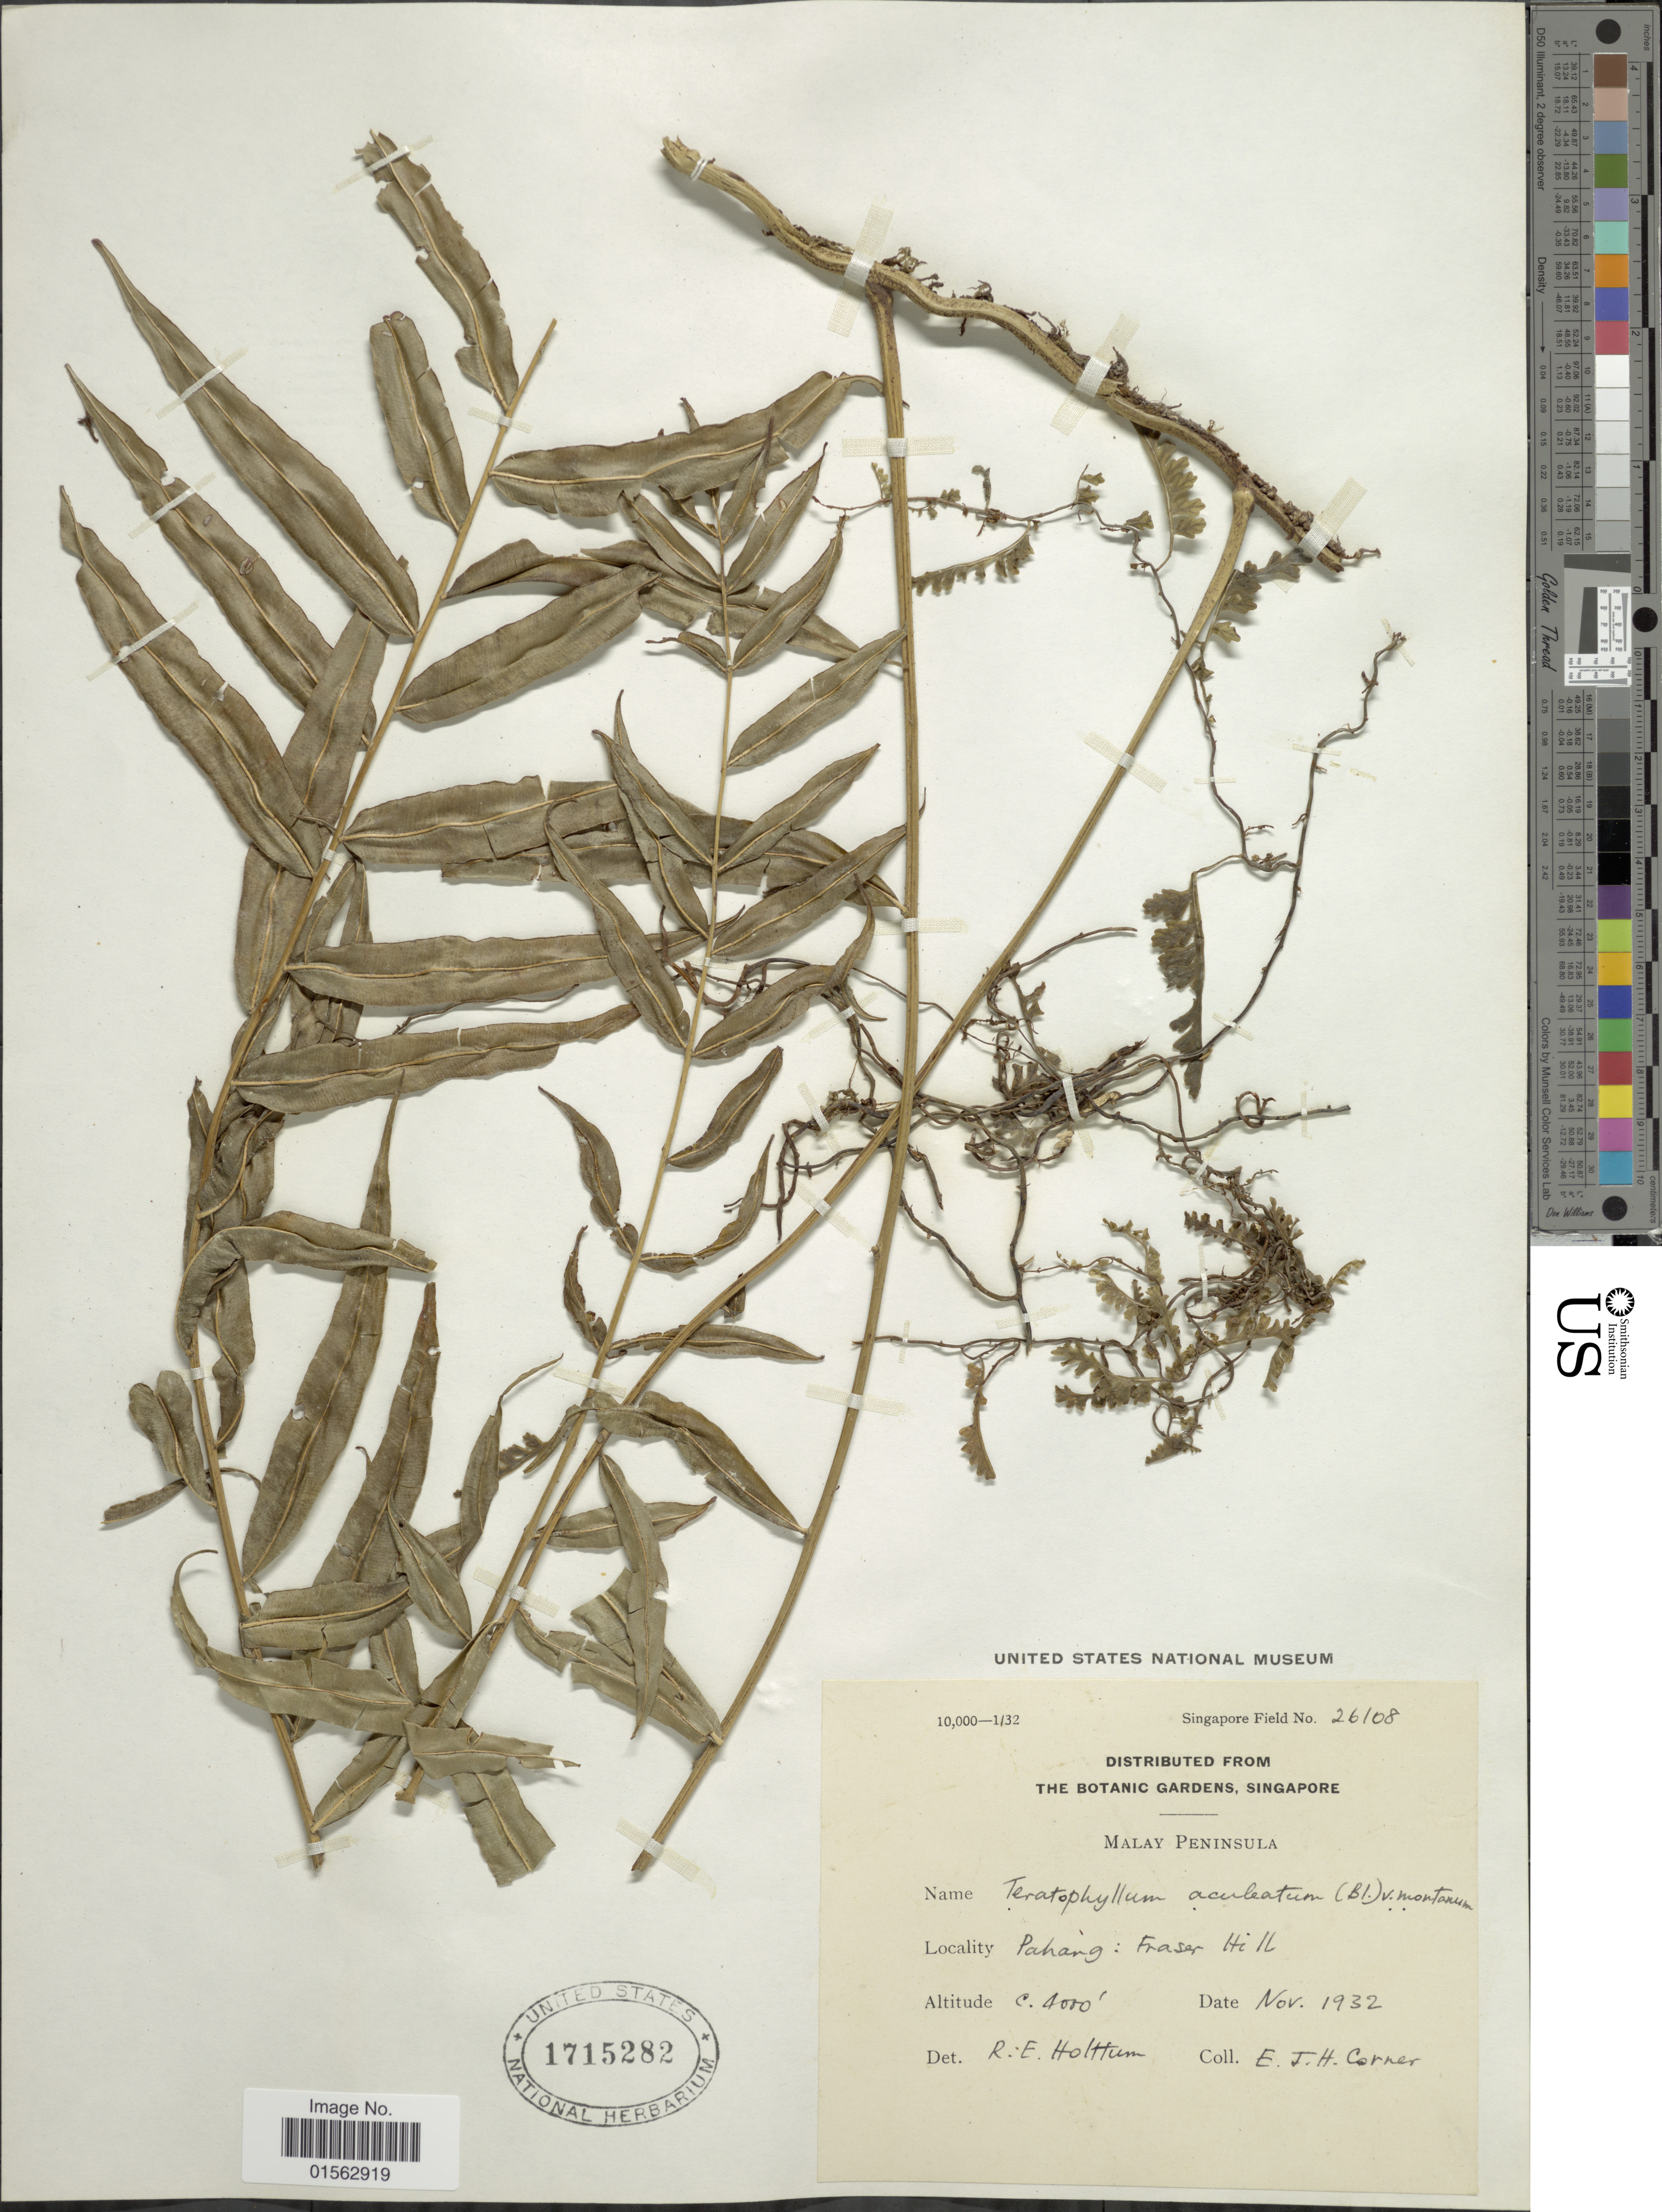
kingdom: Plantae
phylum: Tracheophyta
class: Polypodiopsida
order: Polypodiales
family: Dryopteridaceae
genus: Teratophyllum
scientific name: Teratophyllum aculeatum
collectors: E. Corner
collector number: Singapore Field 26108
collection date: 1932-11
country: Malaysia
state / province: Pahang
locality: Malay Peninsula, Fraser Hill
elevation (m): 1219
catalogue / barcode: US 1715282